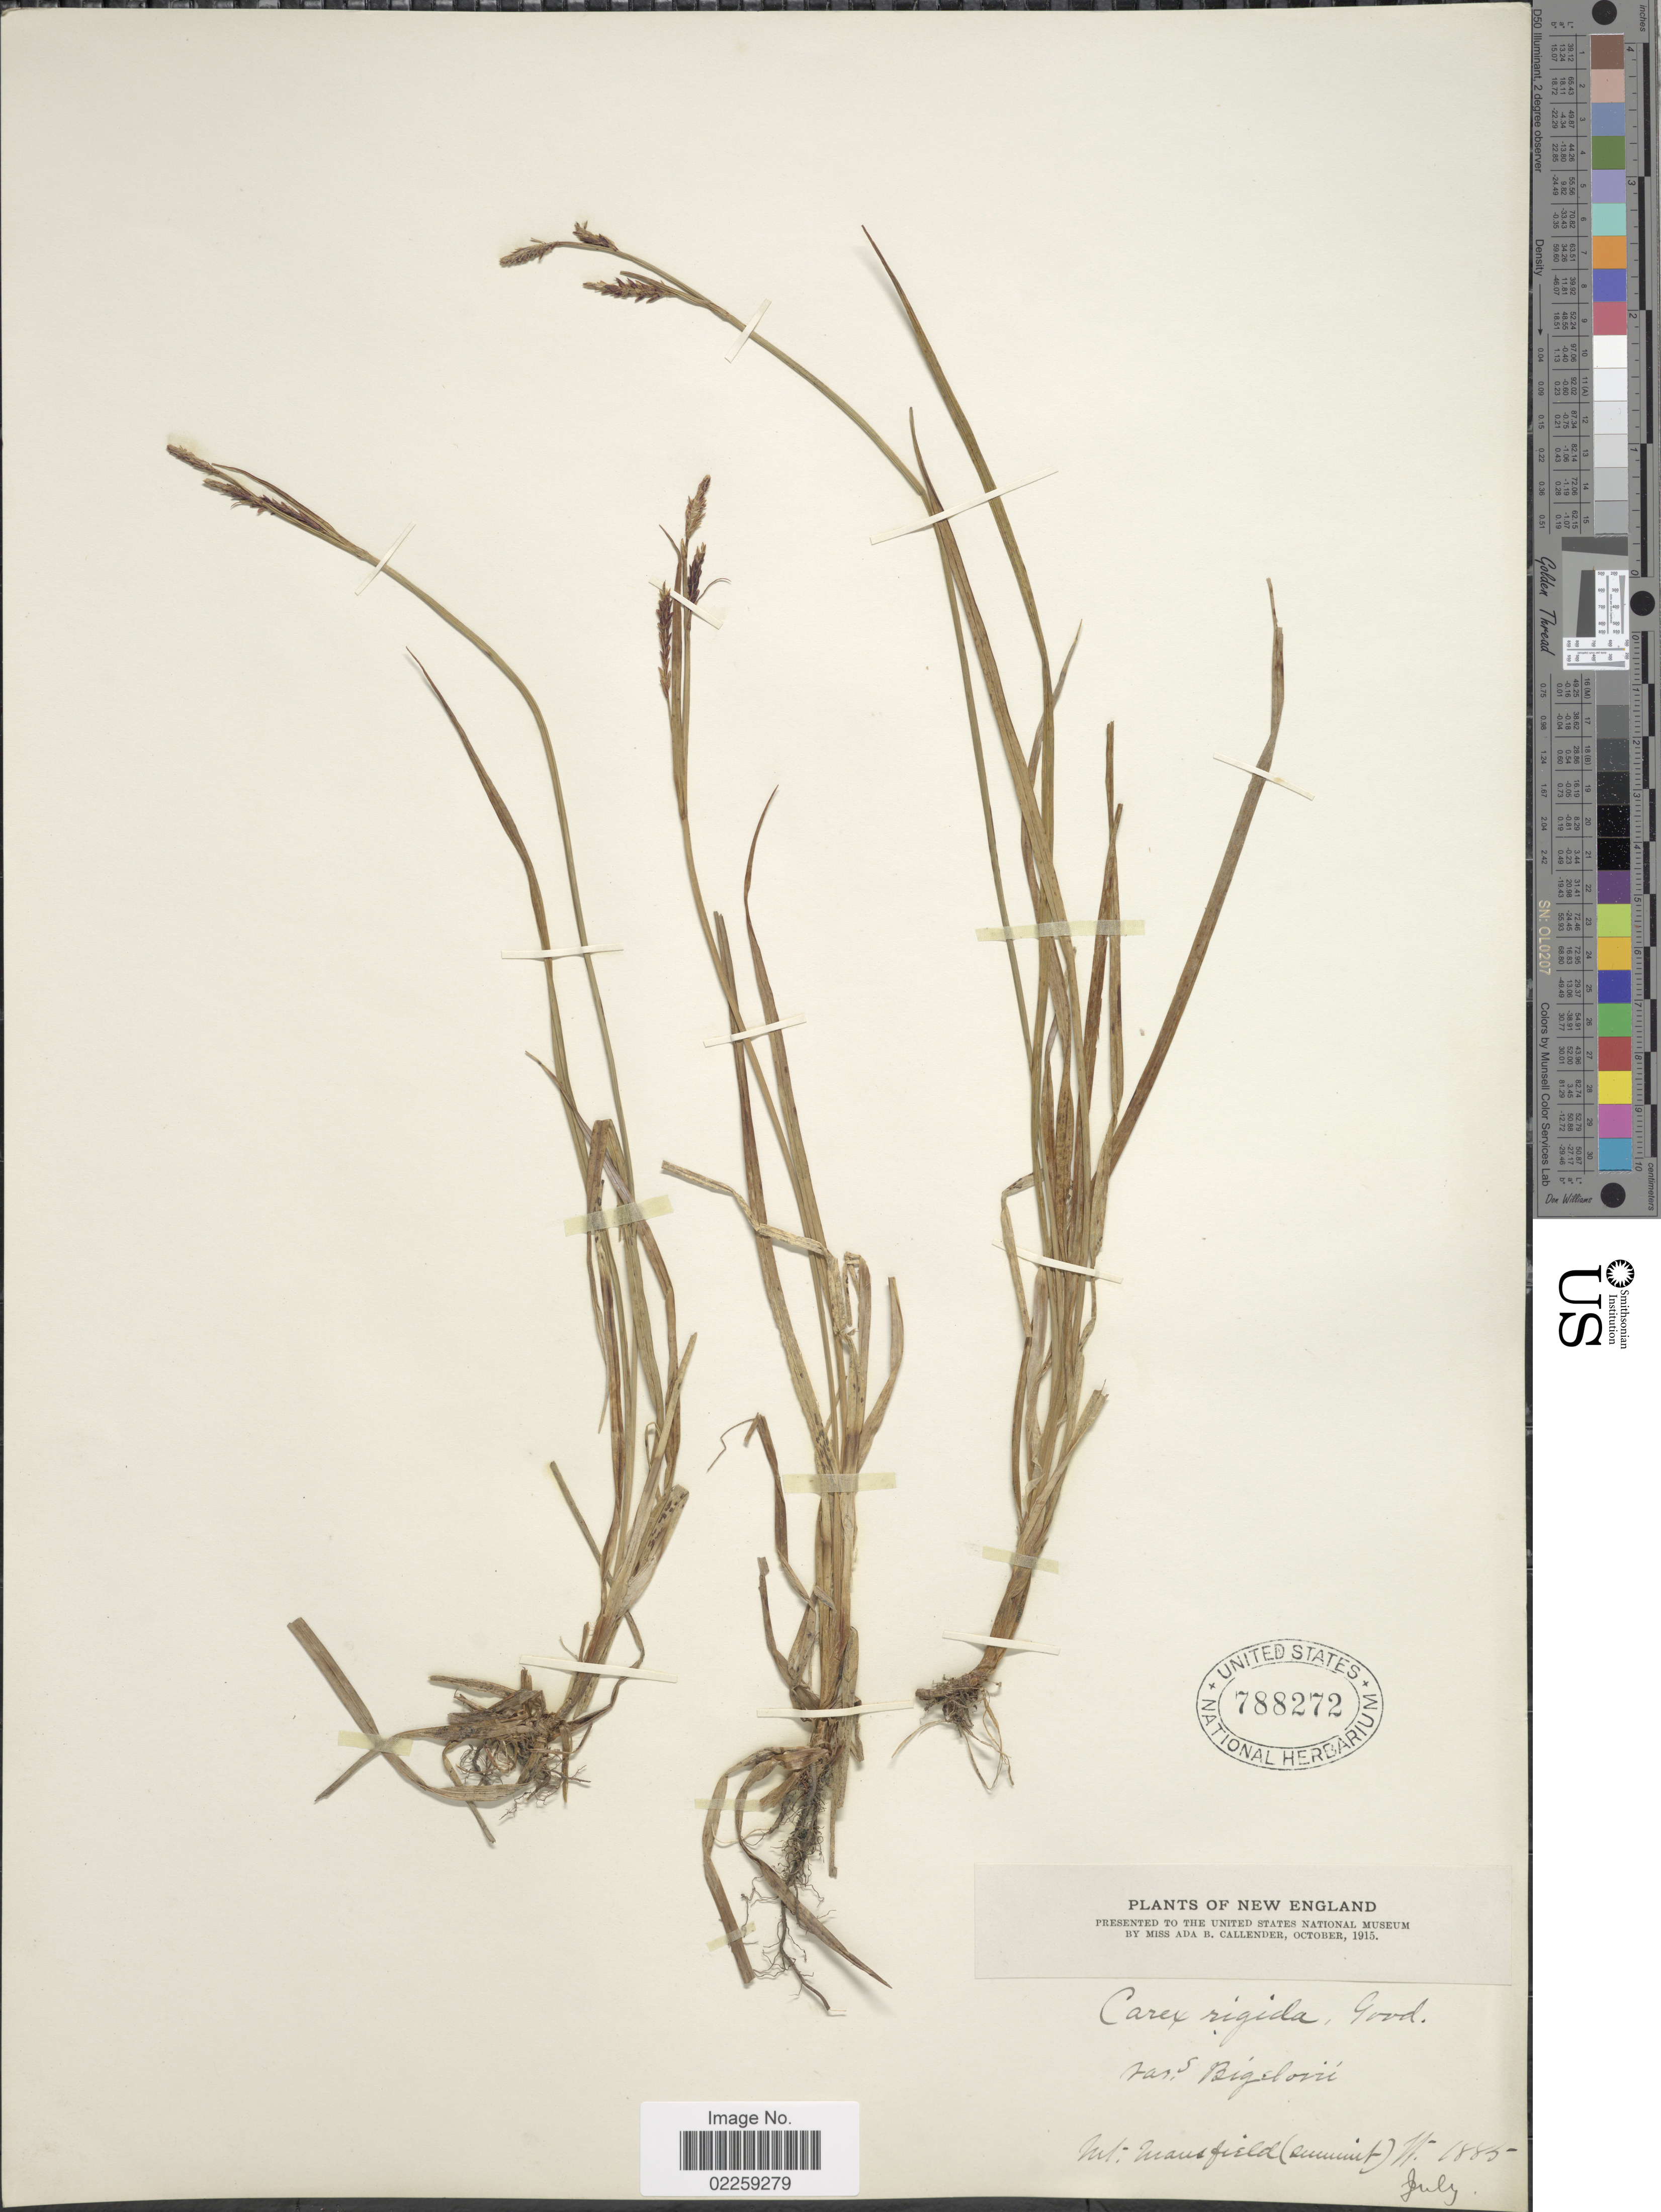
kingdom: Plantae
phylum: Tracheophyta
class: Liliopsida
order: Poales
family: Cyperaceae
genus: Carex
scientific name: Carex bigelowii subsp. bigelowii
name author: Torr. ex Schwein.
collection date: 1995-07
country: United States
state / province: Vermont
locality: New England, Mt. Mansfield (summit)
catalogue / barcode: US 788272